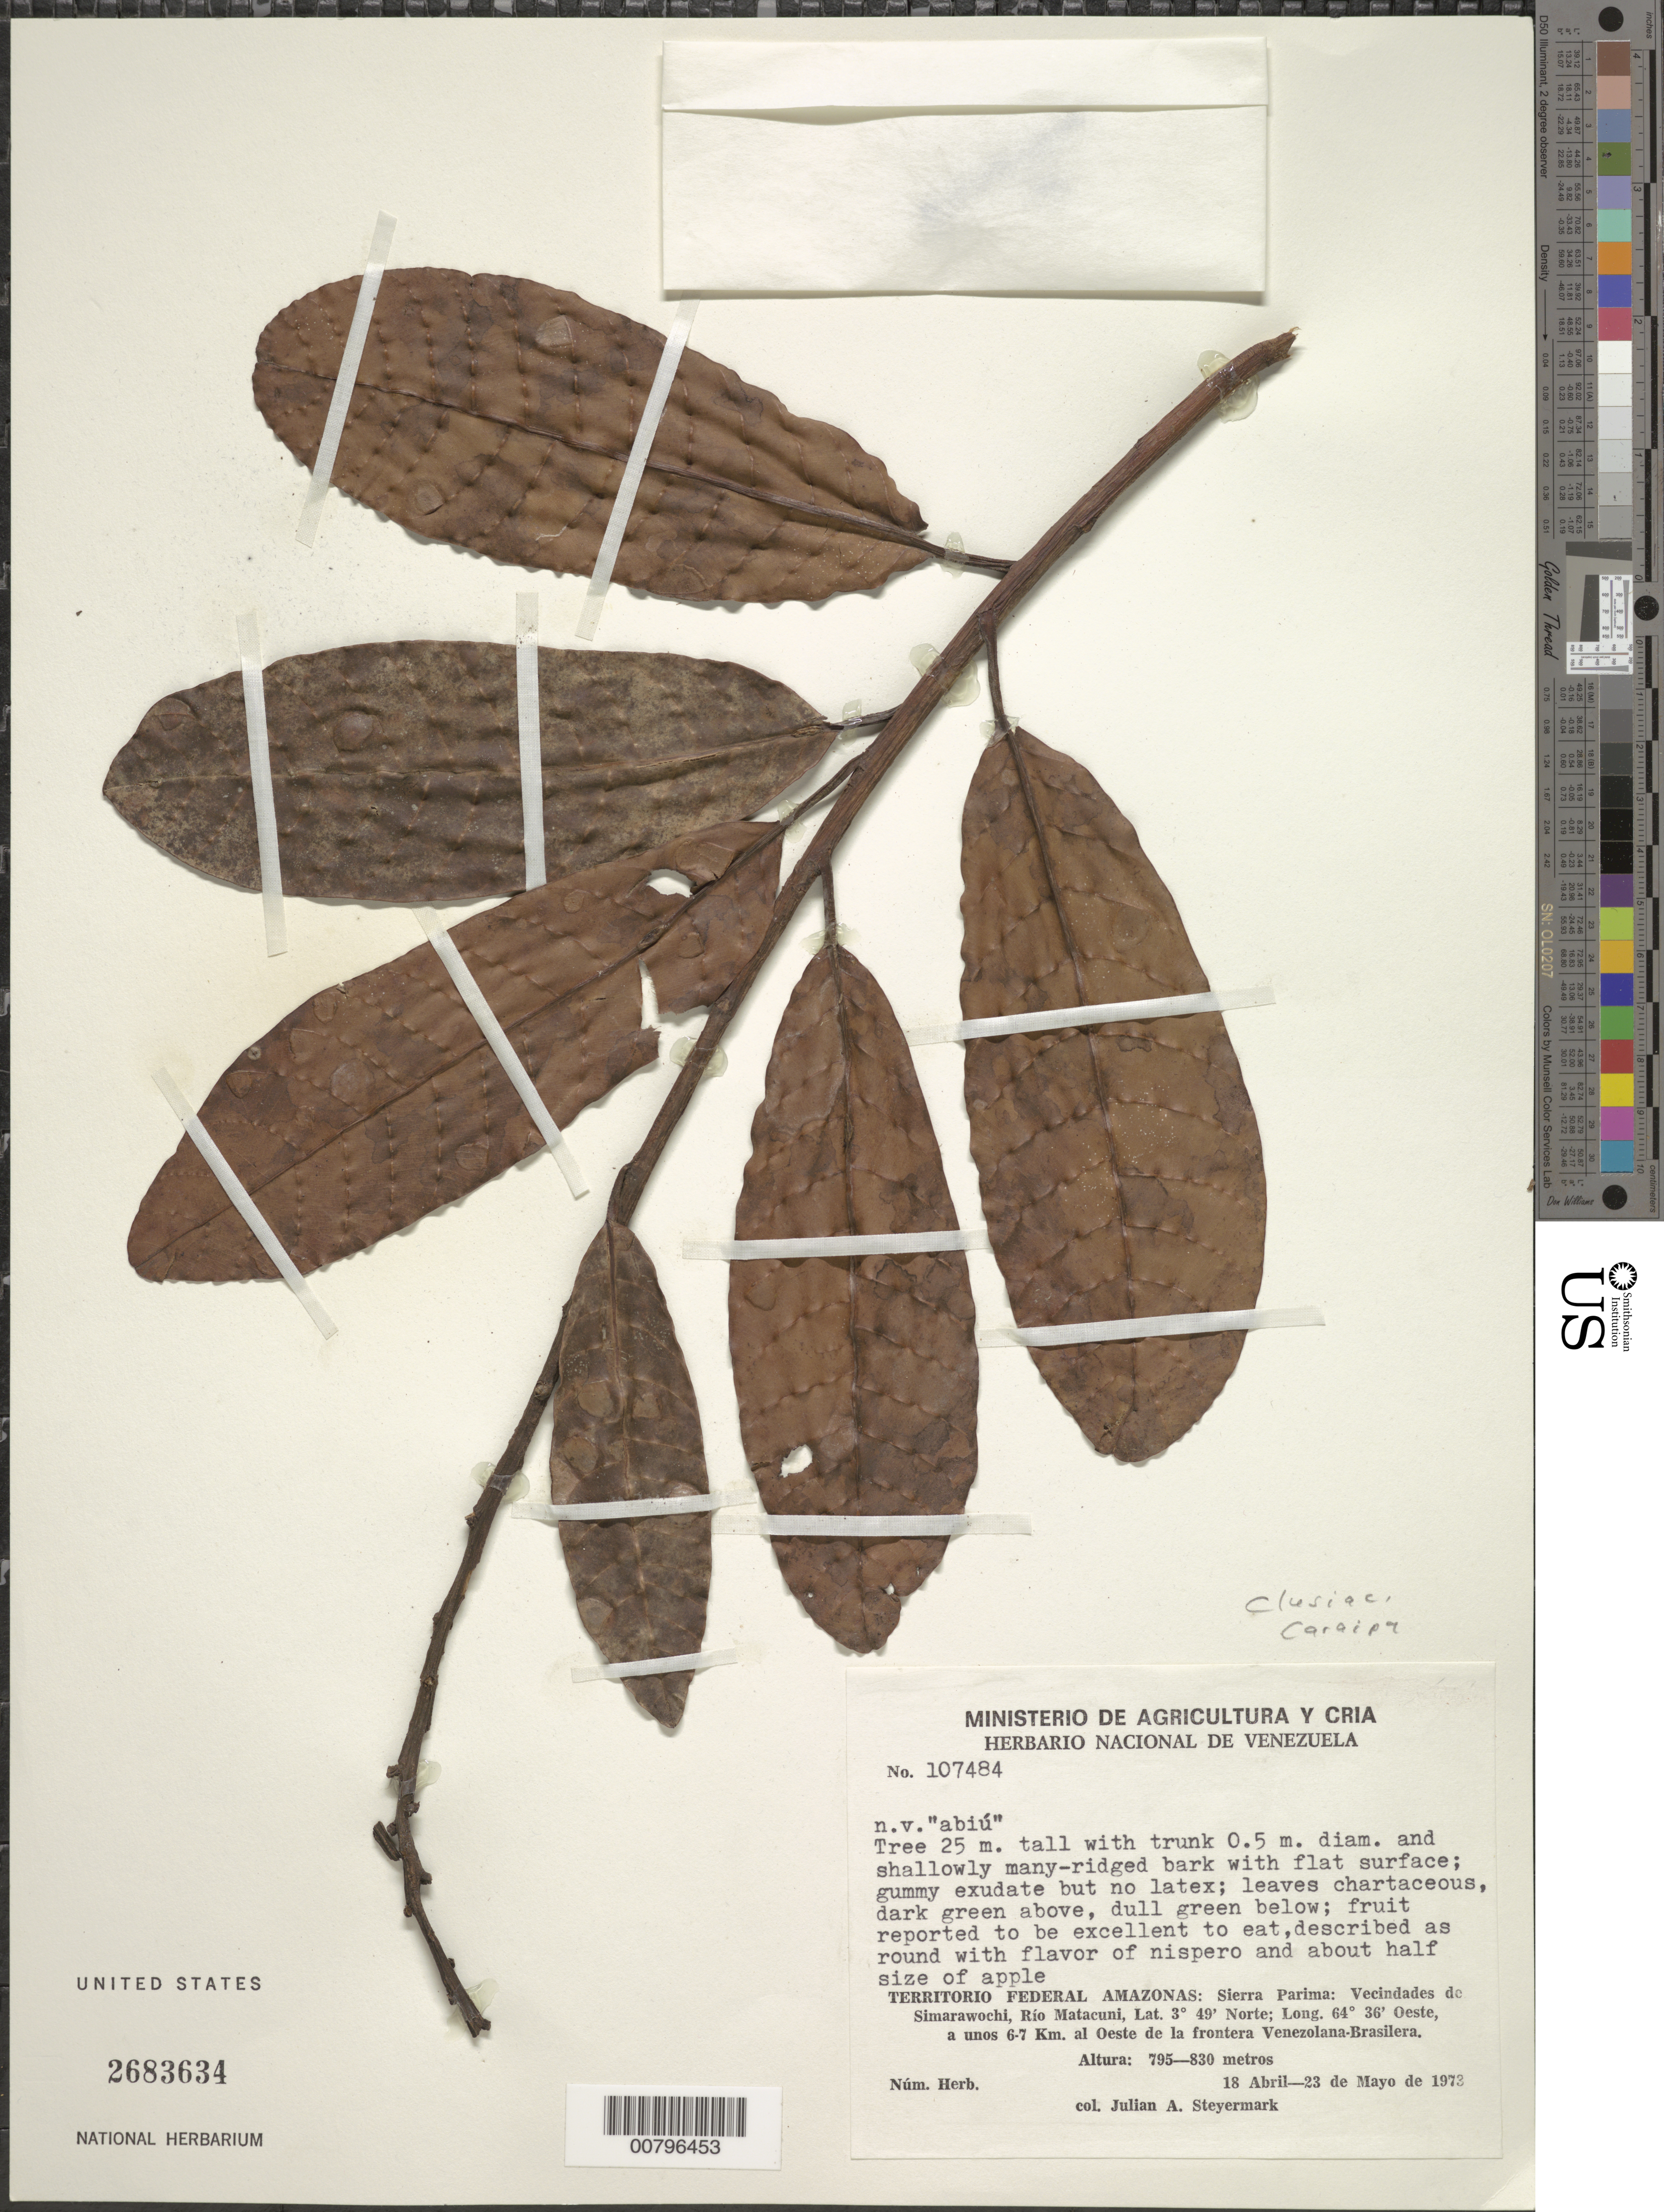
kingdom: Plantae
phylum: Tracheophyta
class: Magnoliopsida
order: Malpighiales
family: Calophyllaceae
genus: Caraipa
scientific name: Caraipa sp.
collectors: J. Steyermark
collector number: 107484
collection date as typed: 18-Apr-73 to 23-May-73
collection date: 1973-04-18/1973-05-23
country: Venezuela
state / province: Amazonas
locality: Sierra Parima; vec de Simarawochi, Río Matacuni, a unos 6-7 km al oeste de la frontera Venezolana-Brasilera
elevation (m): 795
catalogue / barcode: US 2683634